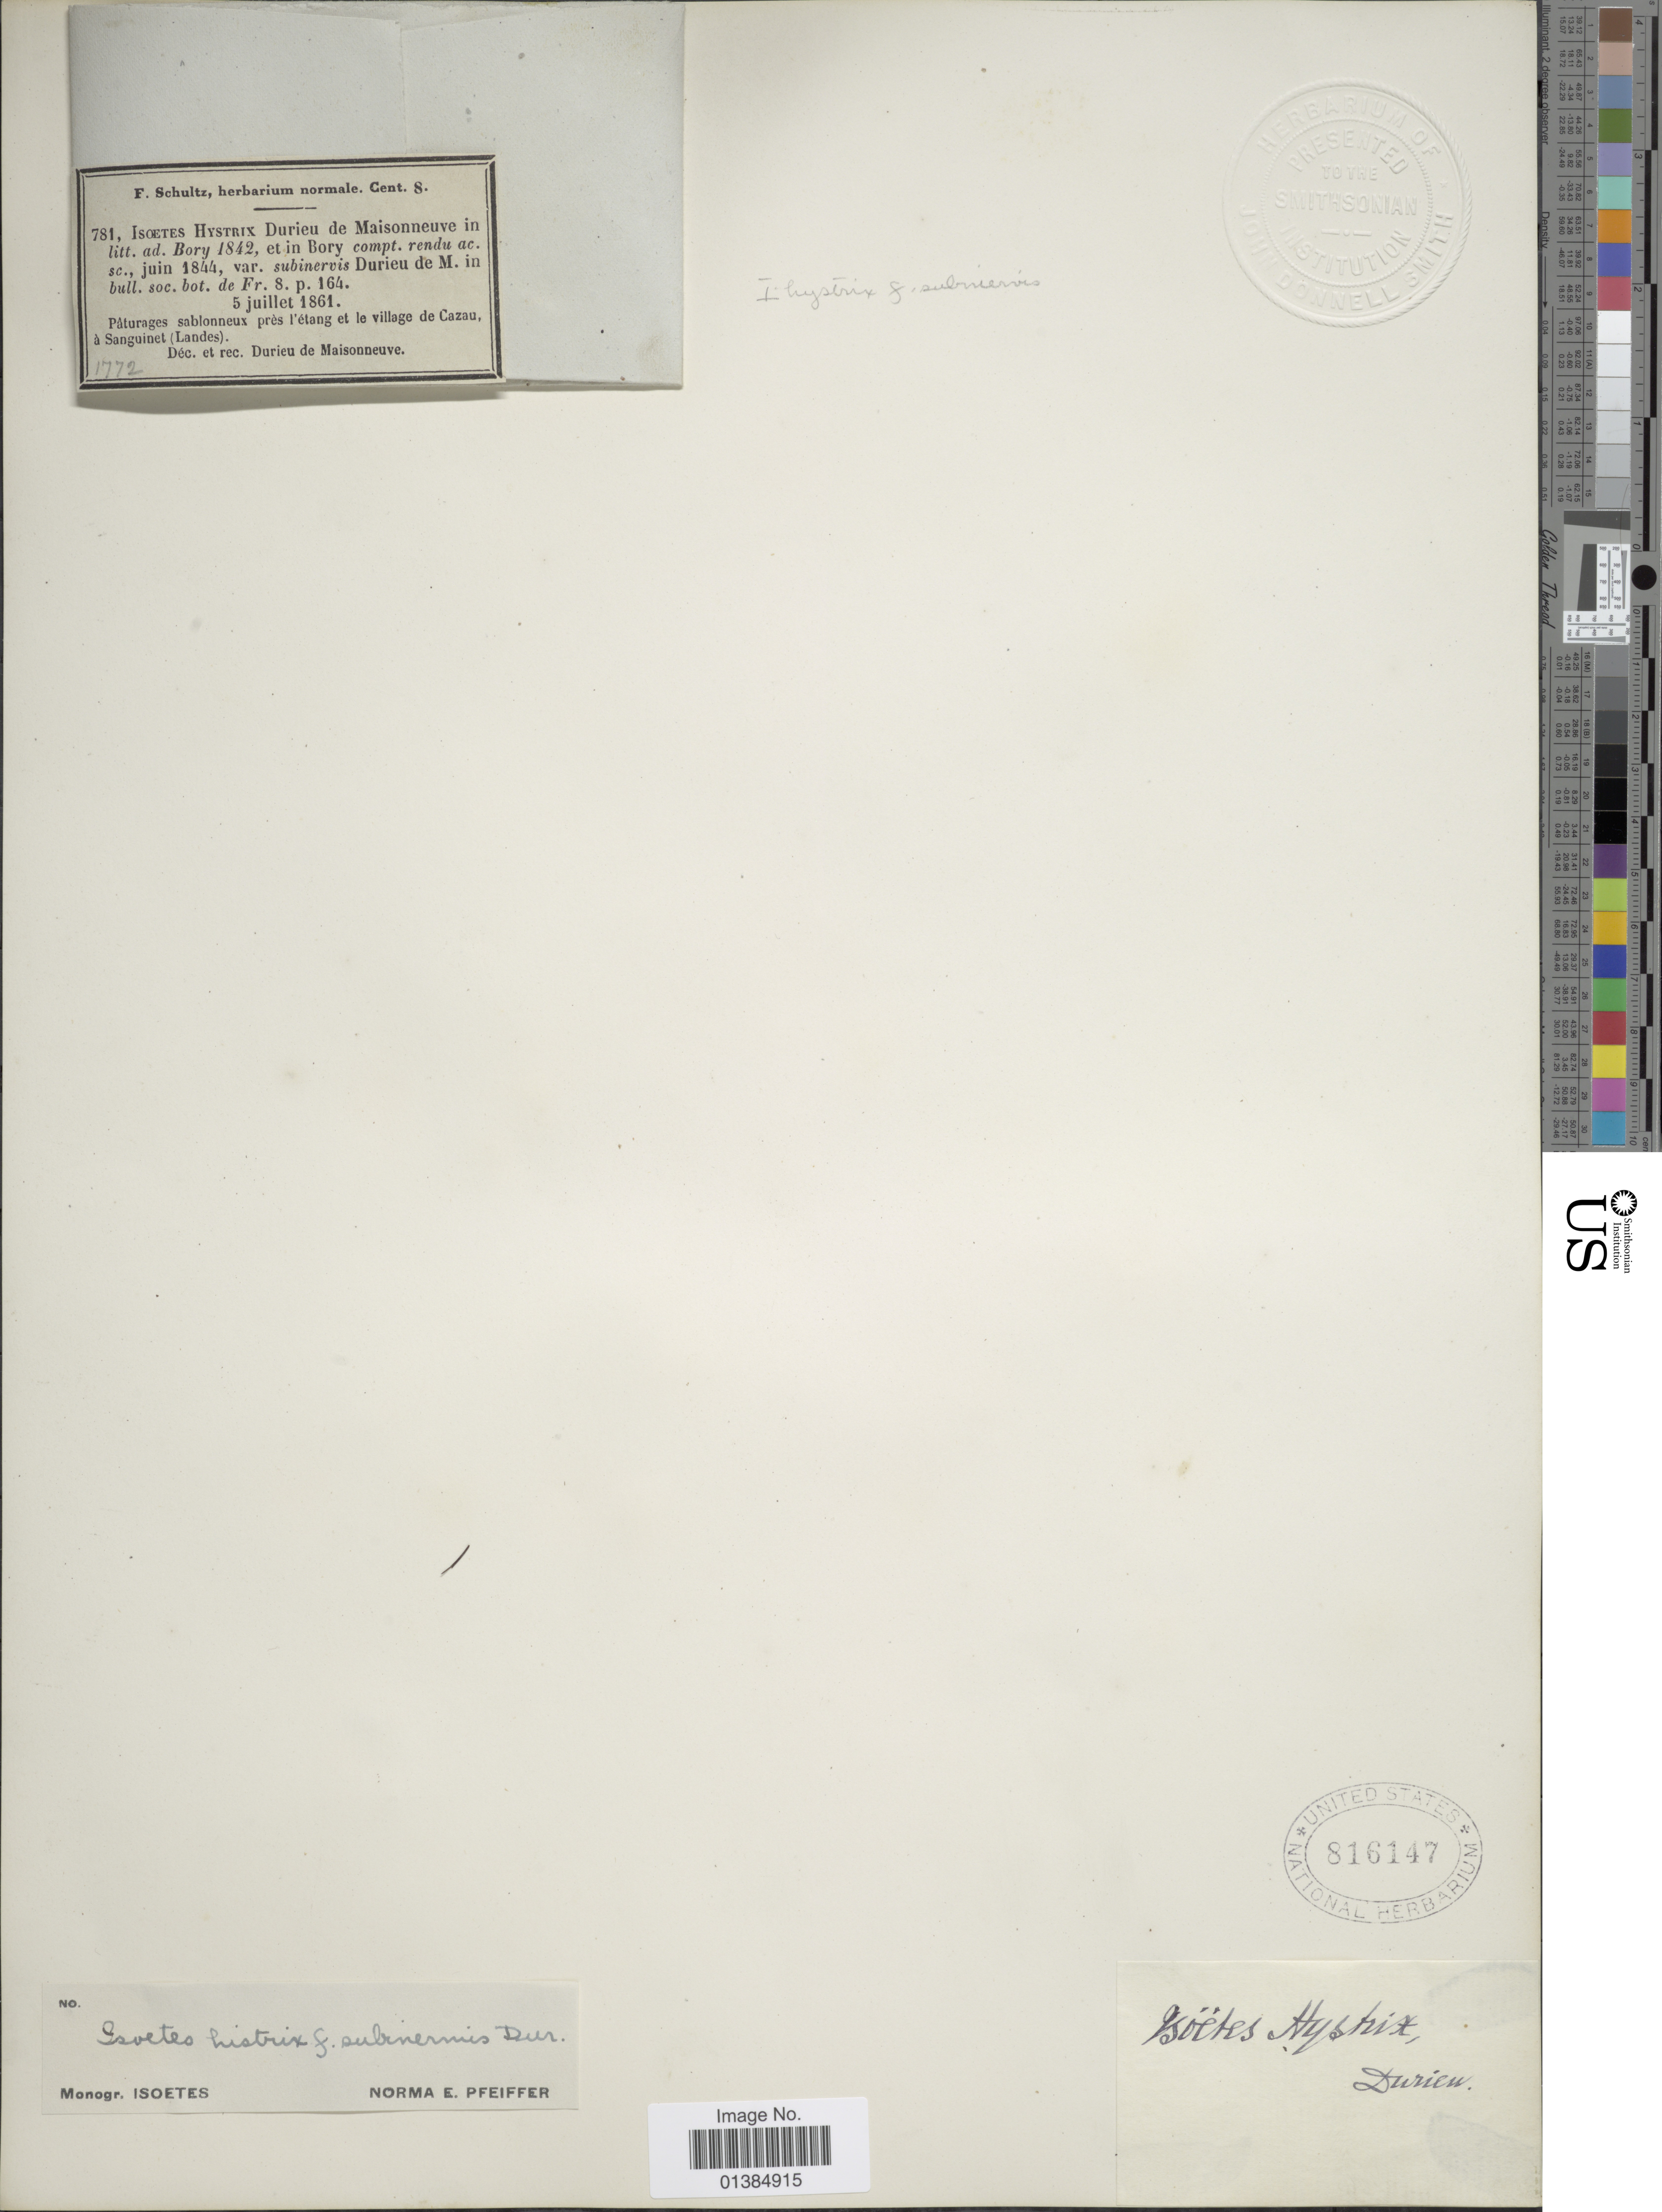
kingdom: Plantae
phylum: Tracheophyta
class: Lycopodiopsida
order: Isoetales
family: Isoetaceae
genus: Isoetes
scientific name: Isoetes histrix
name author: Bory & Durieu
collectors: M. C. Durieu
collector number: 781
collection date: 1861-07-05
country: France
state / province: Nouvelle-Aquitaine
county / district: Landes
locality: Pâturages sablonneux près l'étang et le village de Cazau, à Sanguinet (Landes).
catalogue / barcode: US 816147